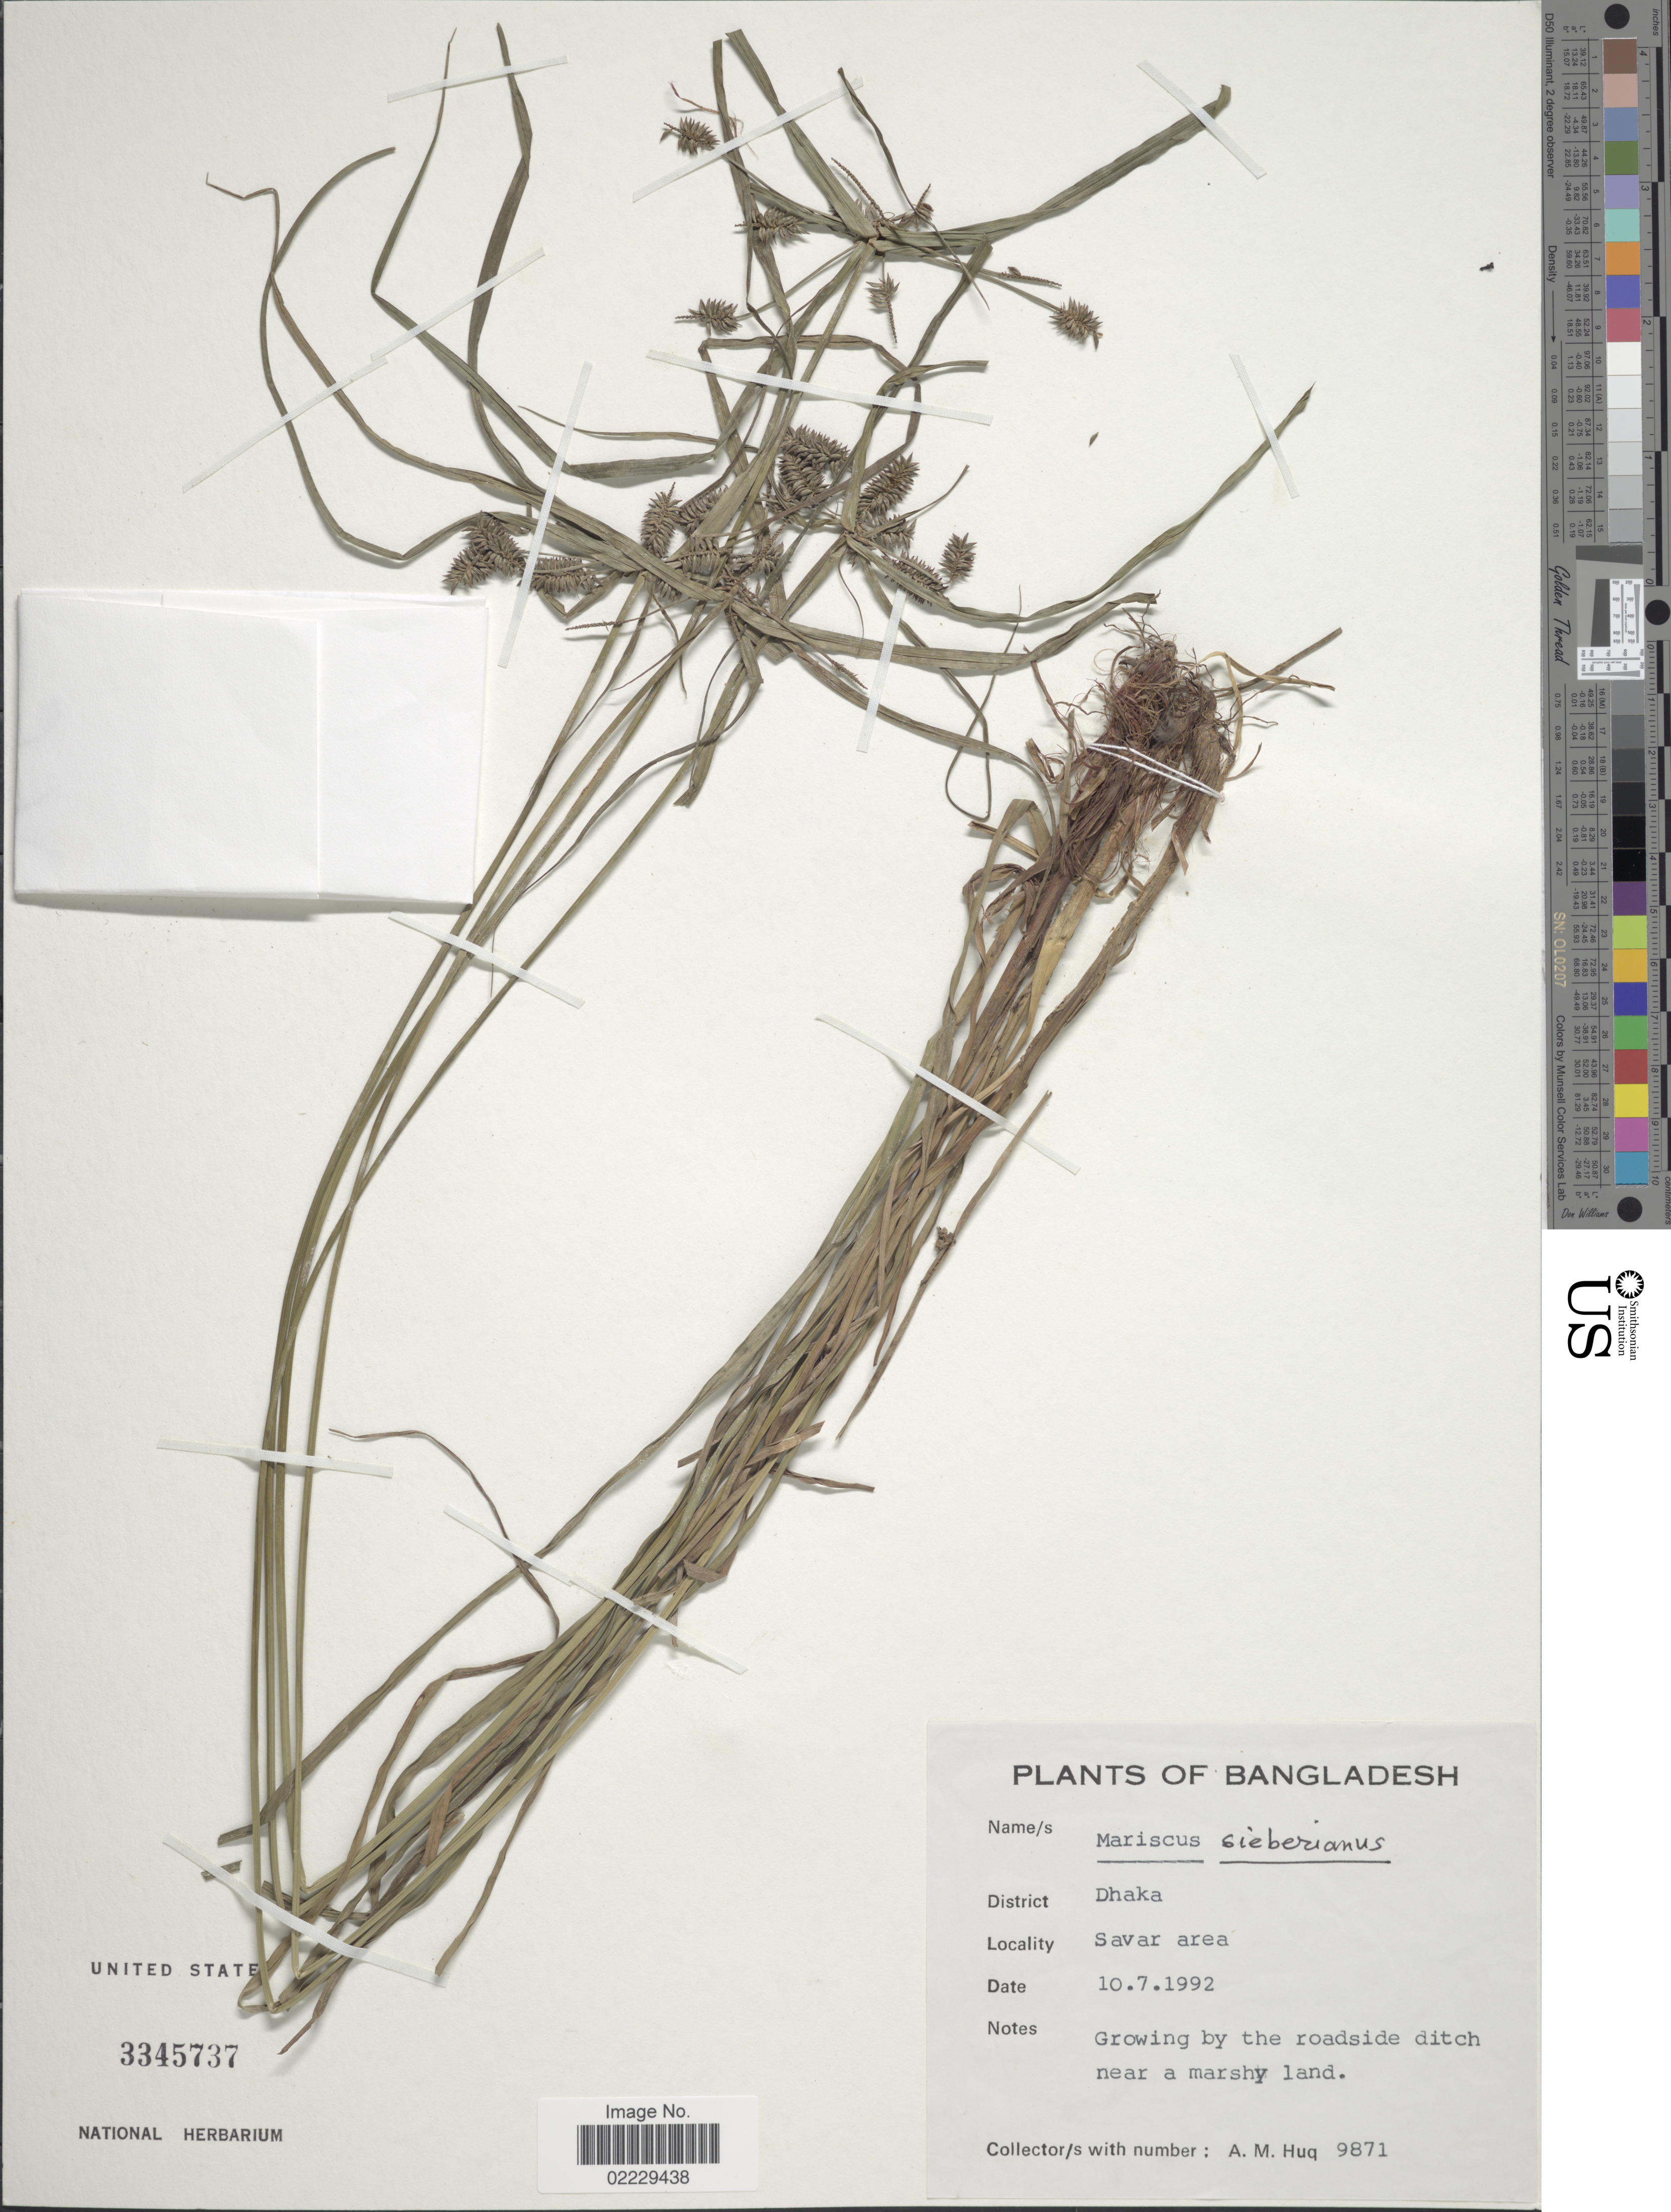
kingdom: Plantae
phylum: Tracheophyta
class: Liliopsida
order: Poales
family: Cyperaceae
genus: Cyperus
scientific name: Cyperus cyperoides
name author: (L.) Kuntze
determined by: Strong, Mark T., (BOT), Smithsonian Institution - National Museum of Natural History (UNITED STATES)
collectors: A. Hug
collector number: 9871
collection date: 1992-07-10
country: Bangladesh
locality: District Dhaka, Savar area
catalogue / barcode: US 3345737